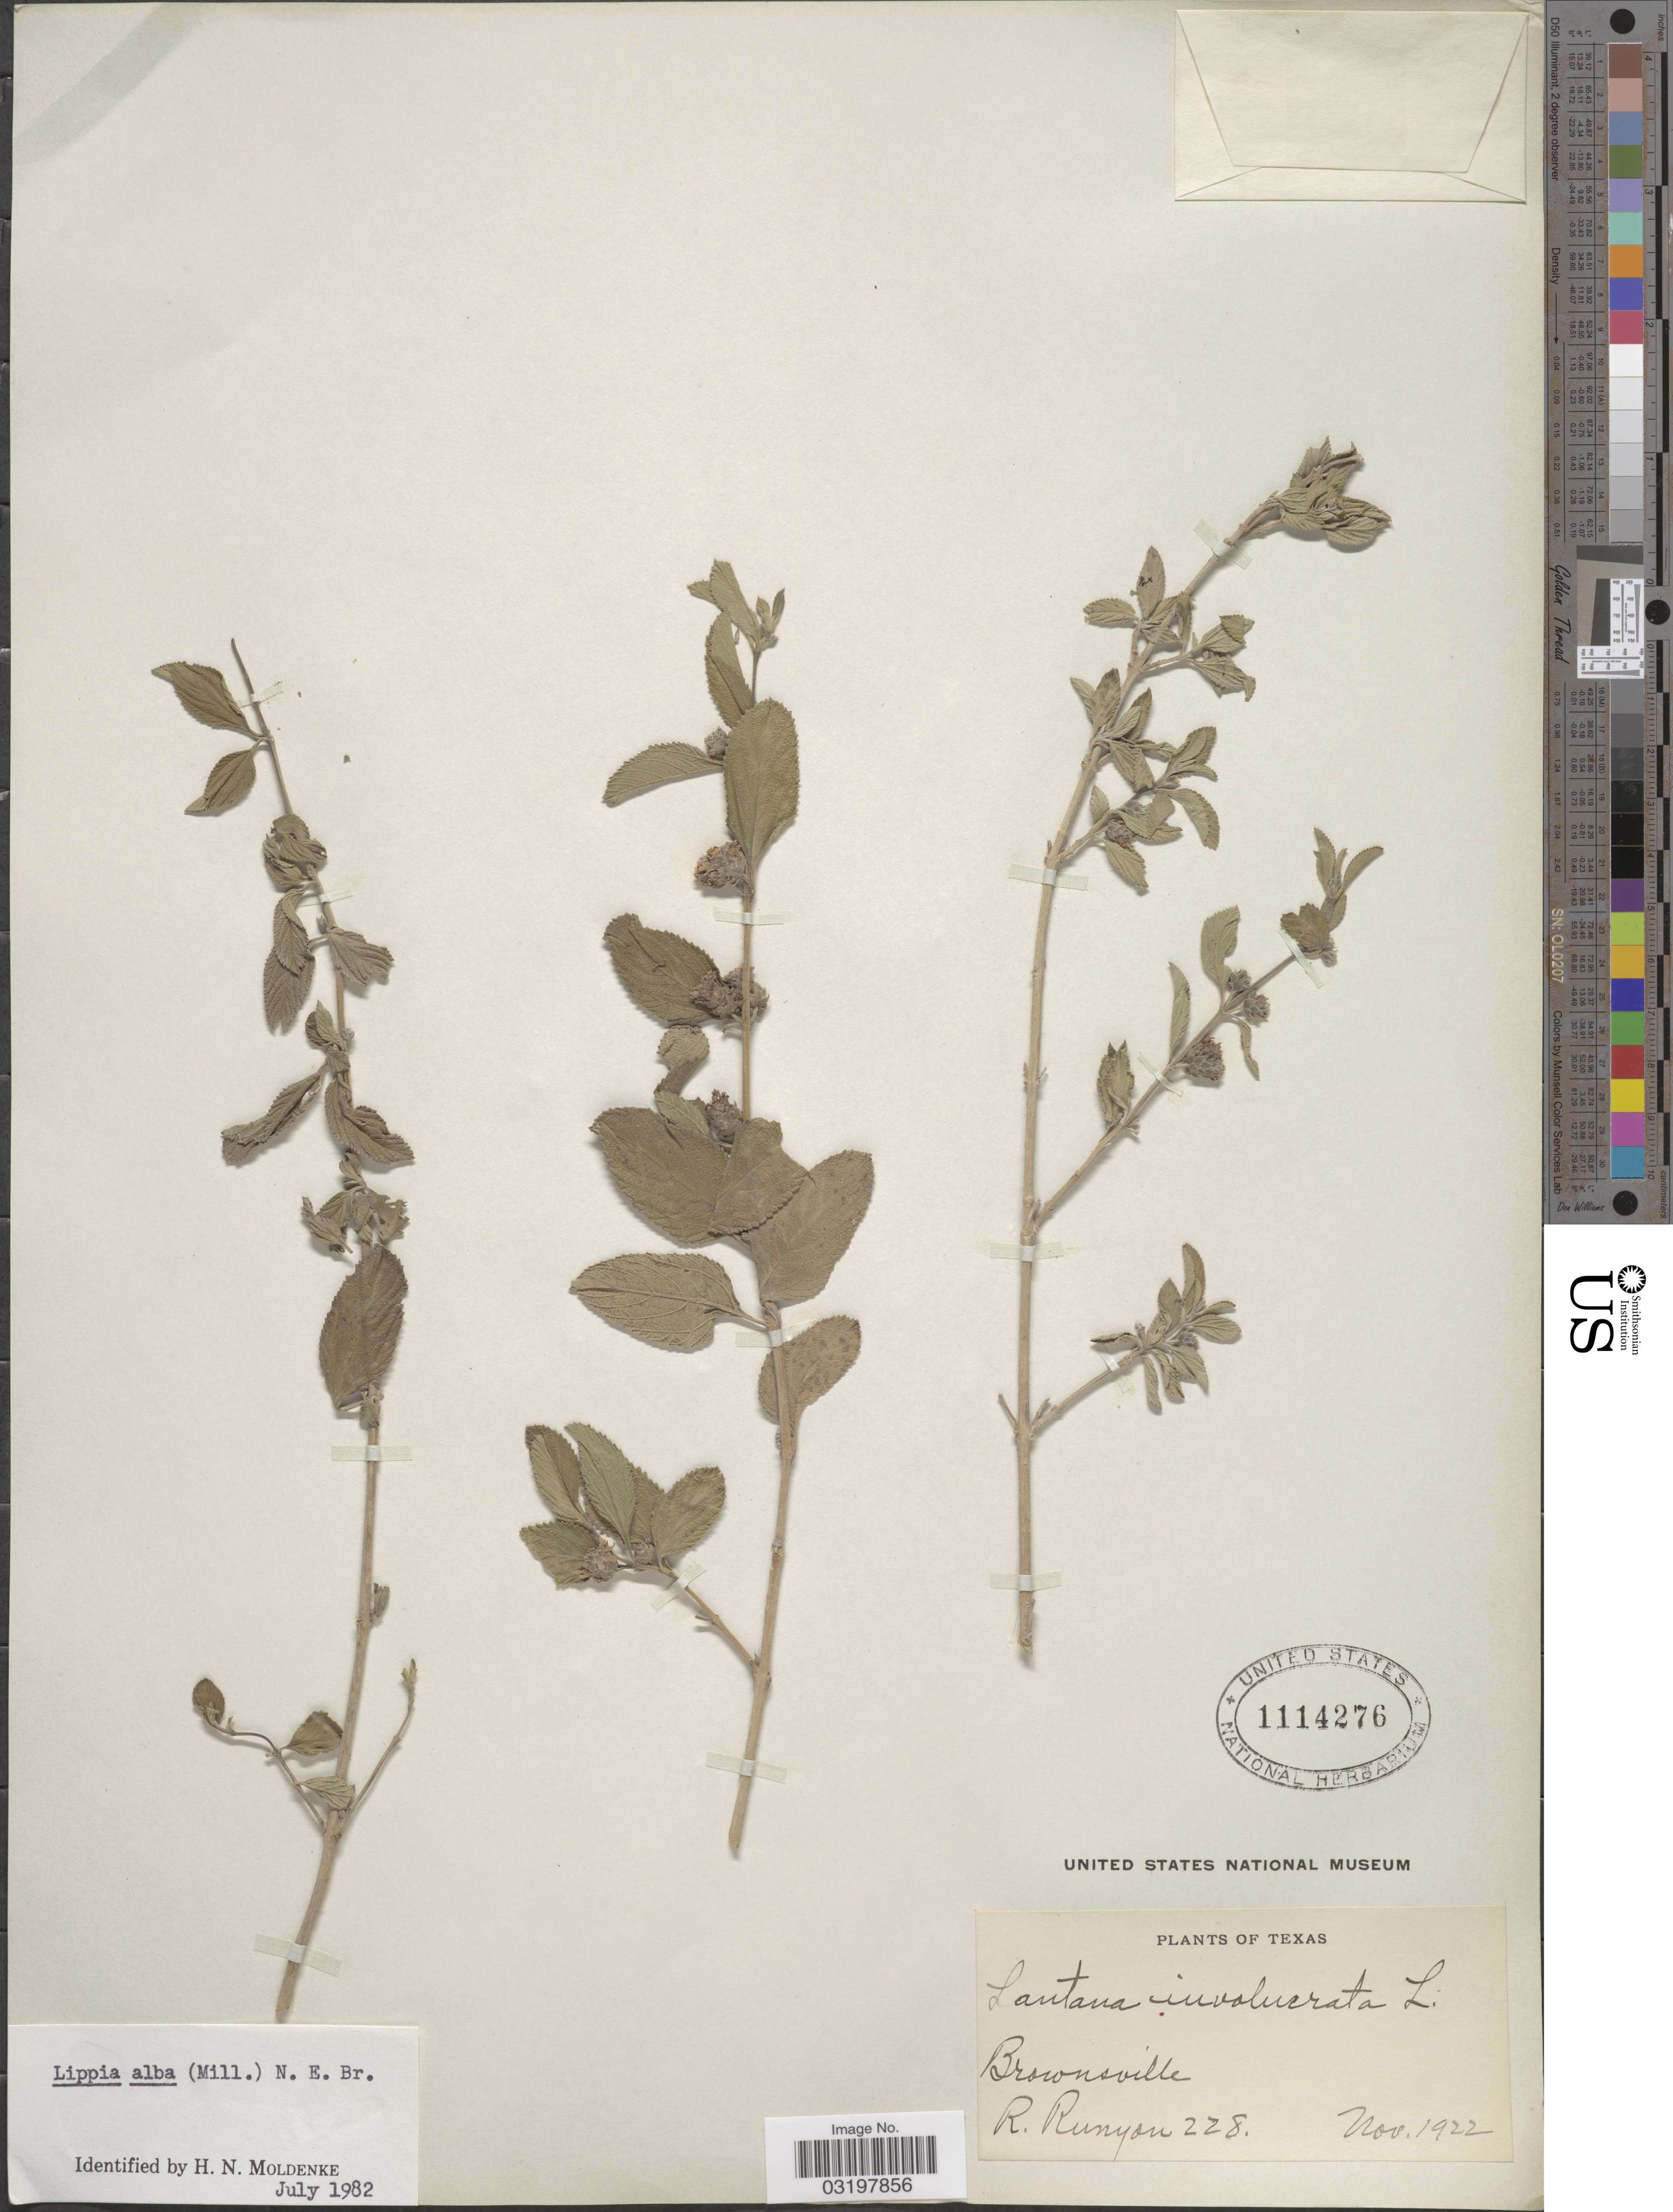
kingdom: Plantae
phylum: Tracheophyta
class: Magnoliopsida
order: Lamiales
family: Verbenaceae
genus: Lippia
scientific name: Lippia alba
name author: (Mill.) N.E. Br. ex Britton & P. Wilson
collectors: R. Runyon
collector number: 228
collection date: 1922-11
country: United States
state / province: Texas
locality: Brownsville.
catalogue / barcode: US 1114276